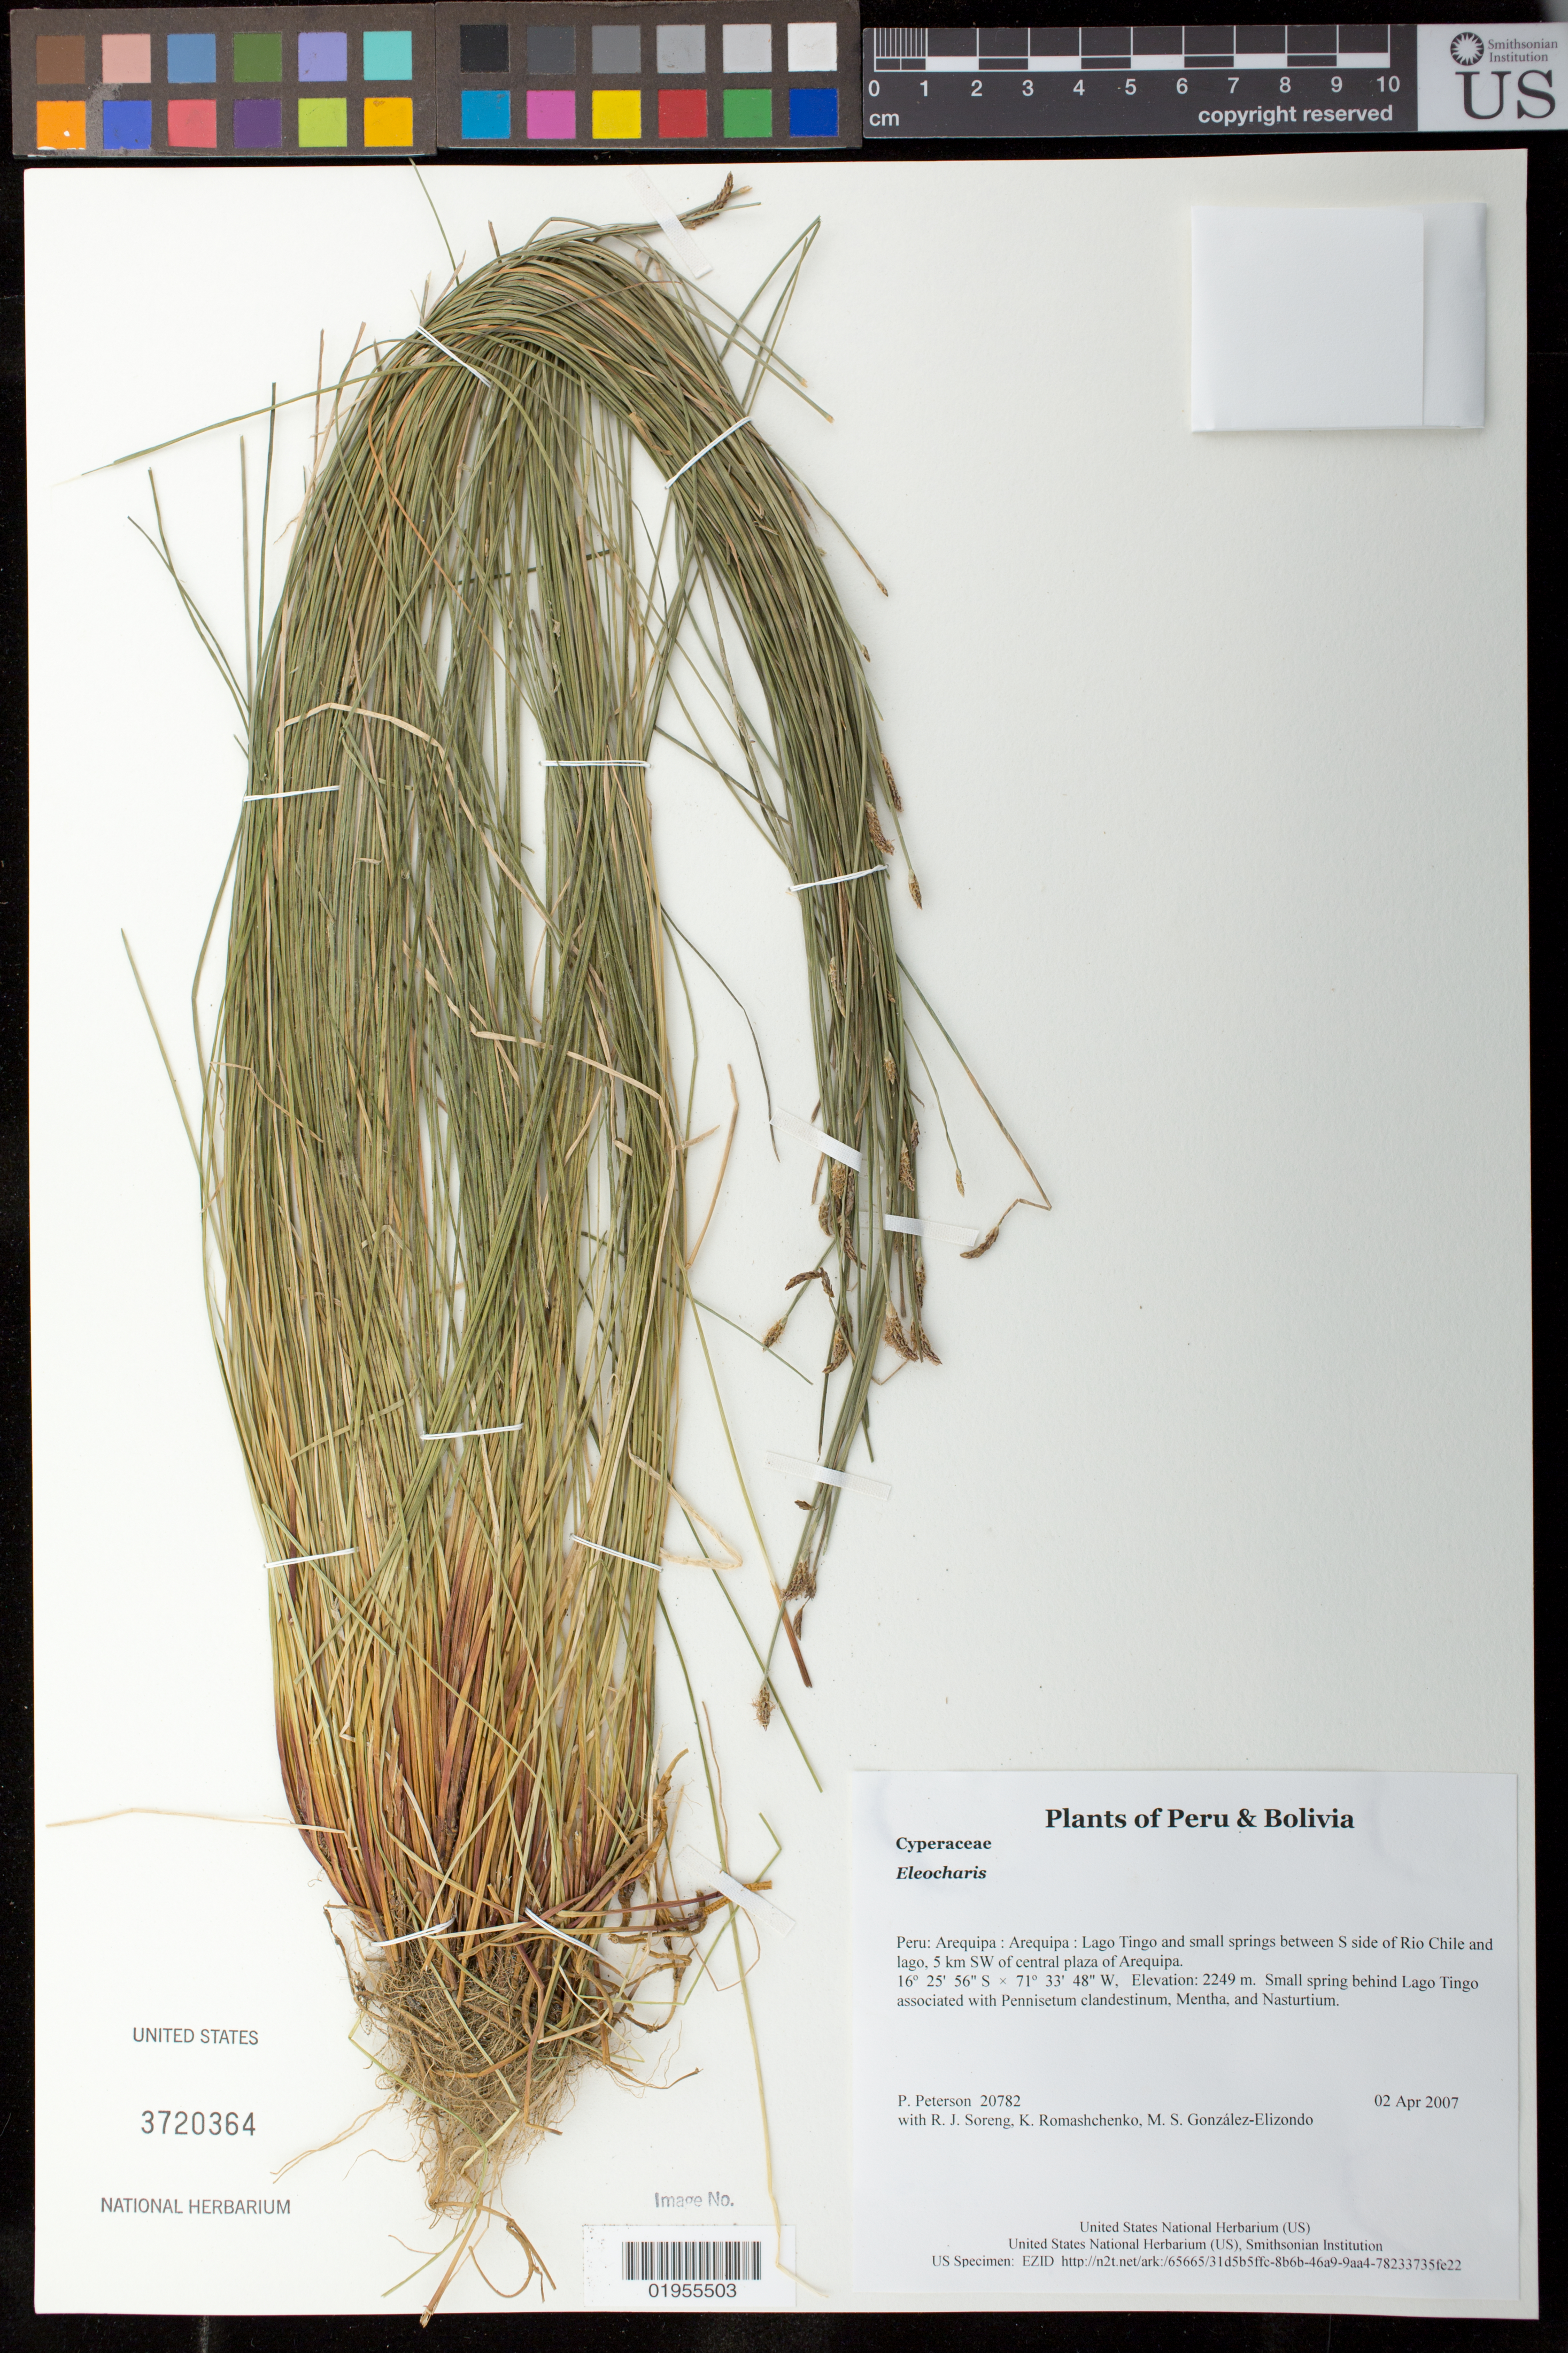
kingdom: Plantae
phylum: Tracheophyta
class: Liliopsida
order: Poales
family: Cyperaceae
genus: Eleocharis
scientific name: Eleocharis sp.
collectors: P. M. Peterson, R. J. Soreng, K. Romashchenko & M. S. González-Elizondo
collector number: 20782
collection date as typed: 02 Apr 2007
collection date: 2007-04-02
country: Peru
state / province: Arequipa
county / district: Arequipa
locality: Lago Tingo and small springs between S side of Rio Chile and lago, 5 km SW of central plaza of Arequipa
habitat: Small spring behind Lago Tingo associated with Pennisetum clandestinum, Mentha, and Nasturtium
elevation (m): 2249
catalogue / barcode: US 3720364